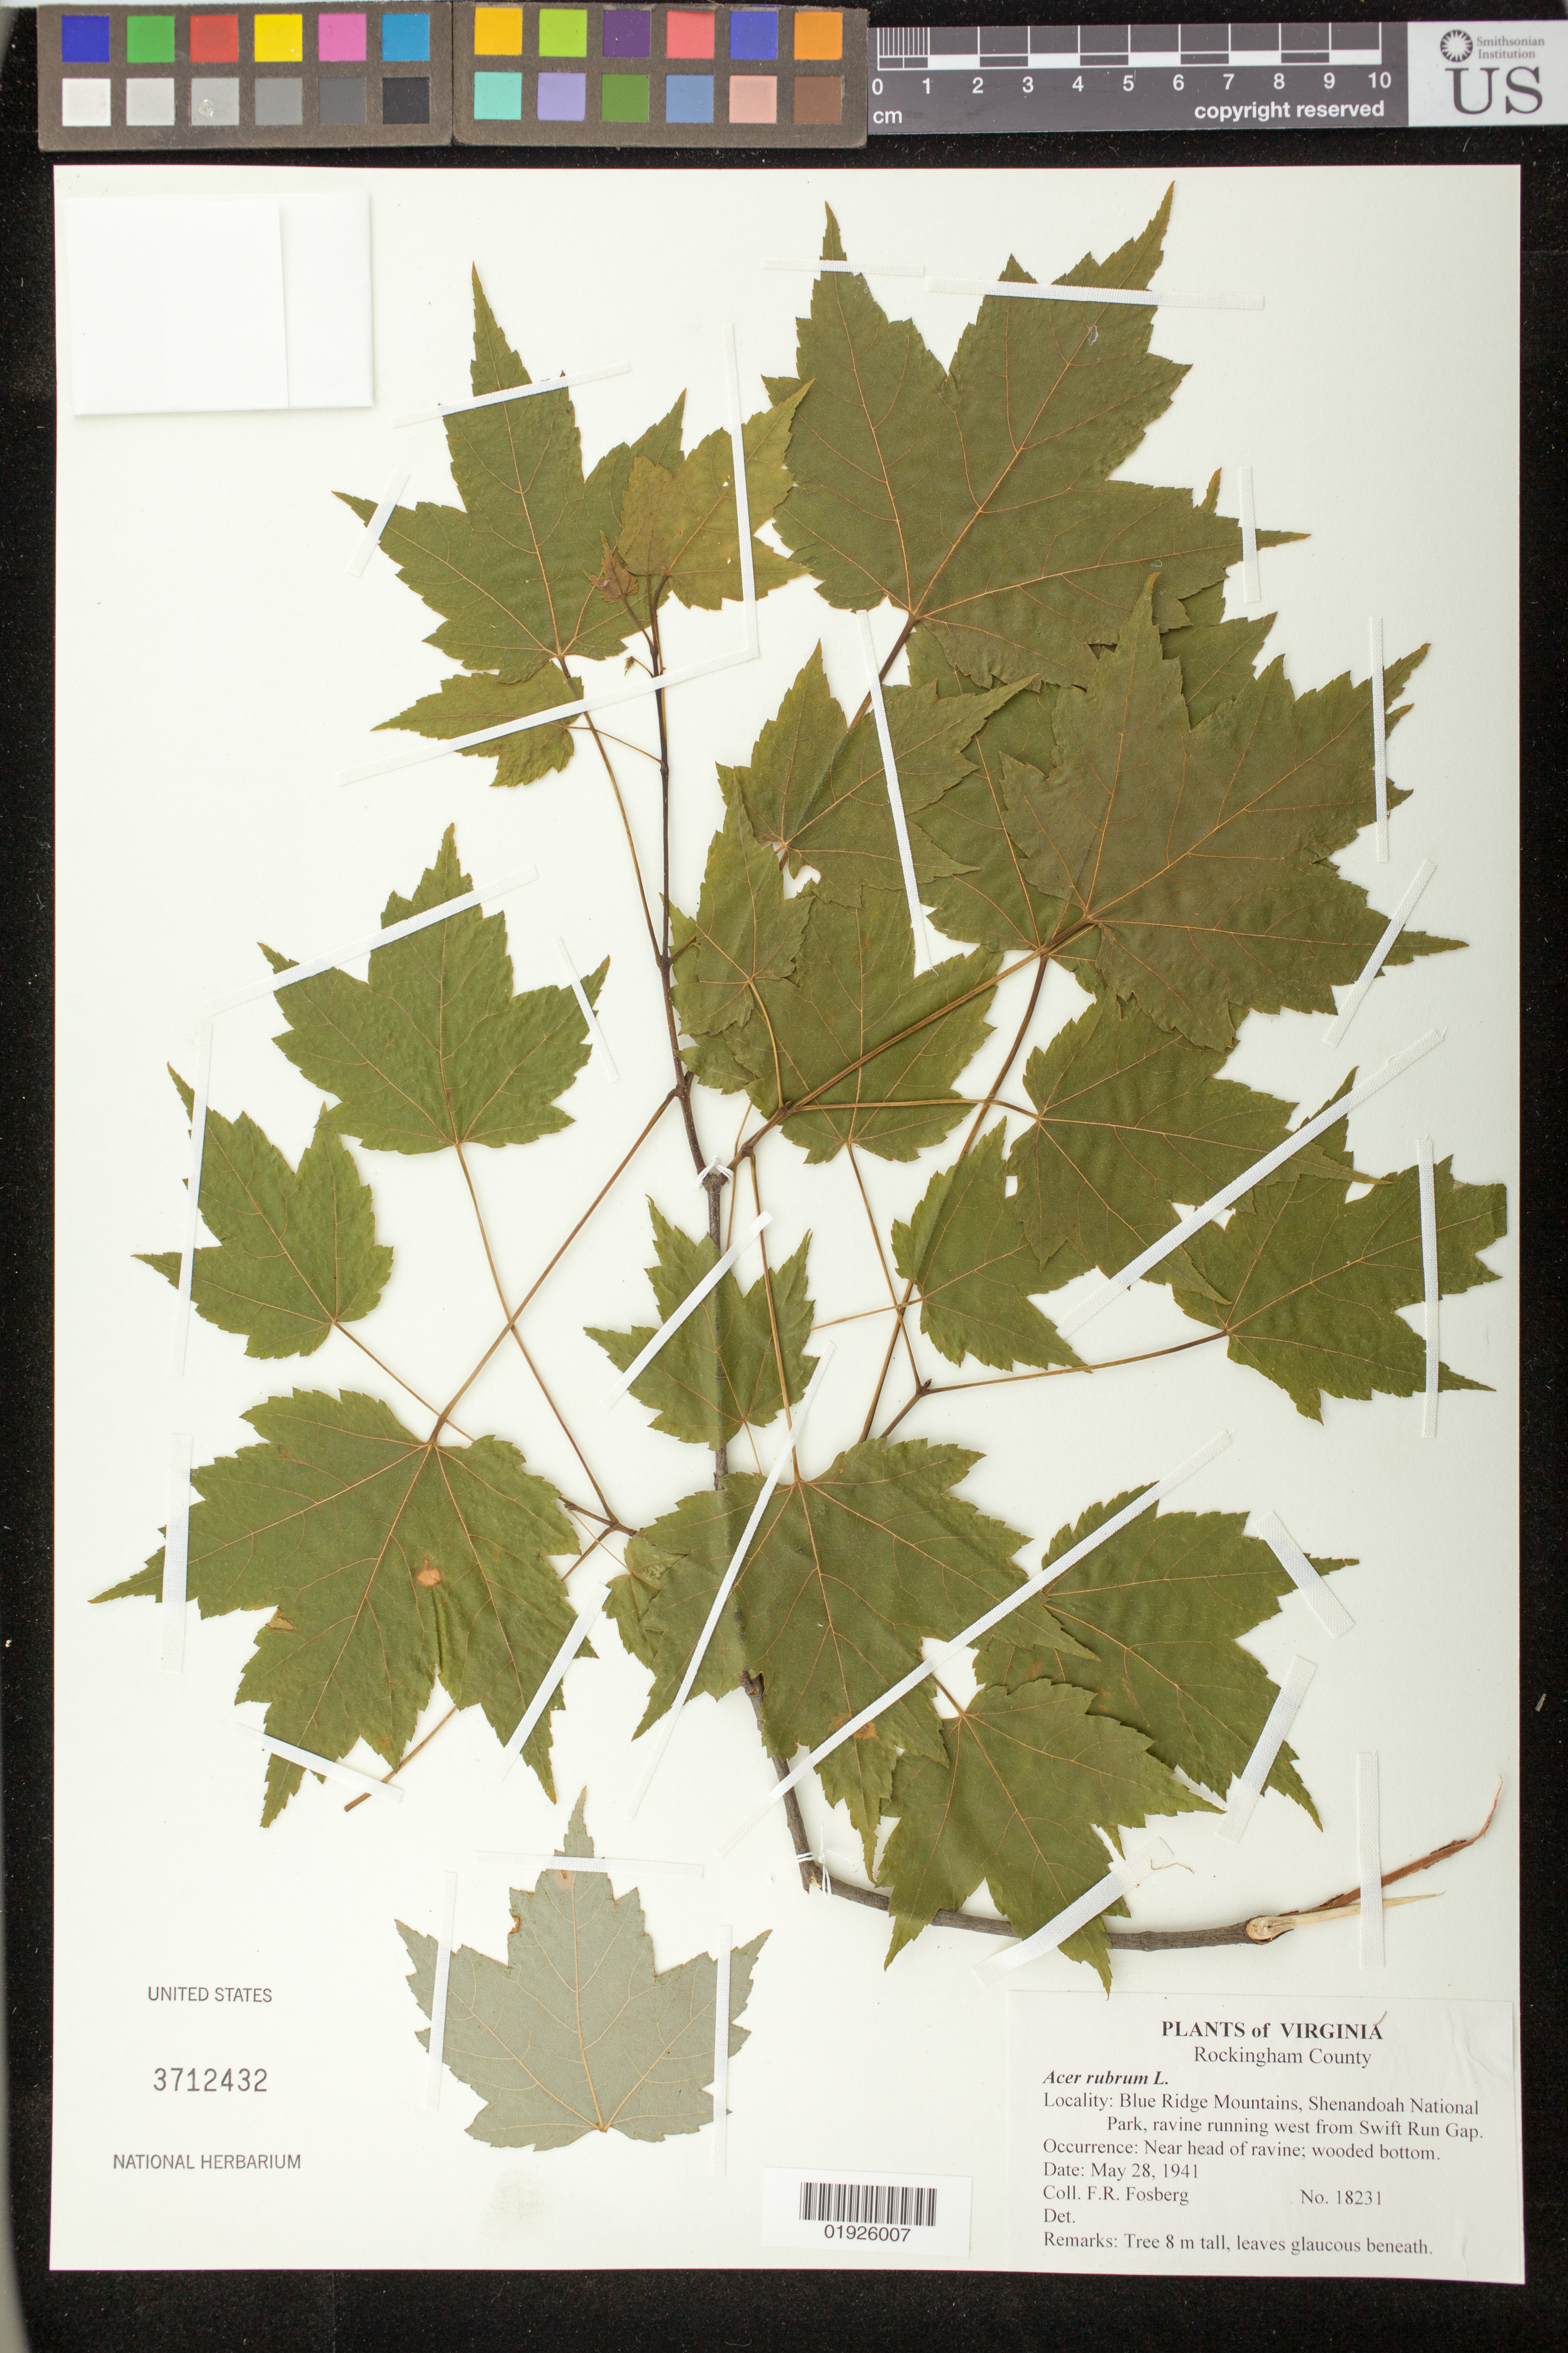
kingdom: Plantae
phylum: Tracheophyta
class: Magnoliopsida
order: Sapindales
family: Sapindaceae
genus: Acer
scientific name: Acer rubrum var. columnare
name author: Rehder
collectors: F. R. Fosberg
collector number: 18231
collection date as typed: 28 May 1941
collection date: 1941-05-28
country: United States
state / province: Virginia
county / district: Rockingham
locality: Blue Ridge Mountains, Shenandoah National Park, ravine running west from Swift Run Gap.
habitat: Near head of ravine; wooded bottom.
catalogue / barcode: US 3712432